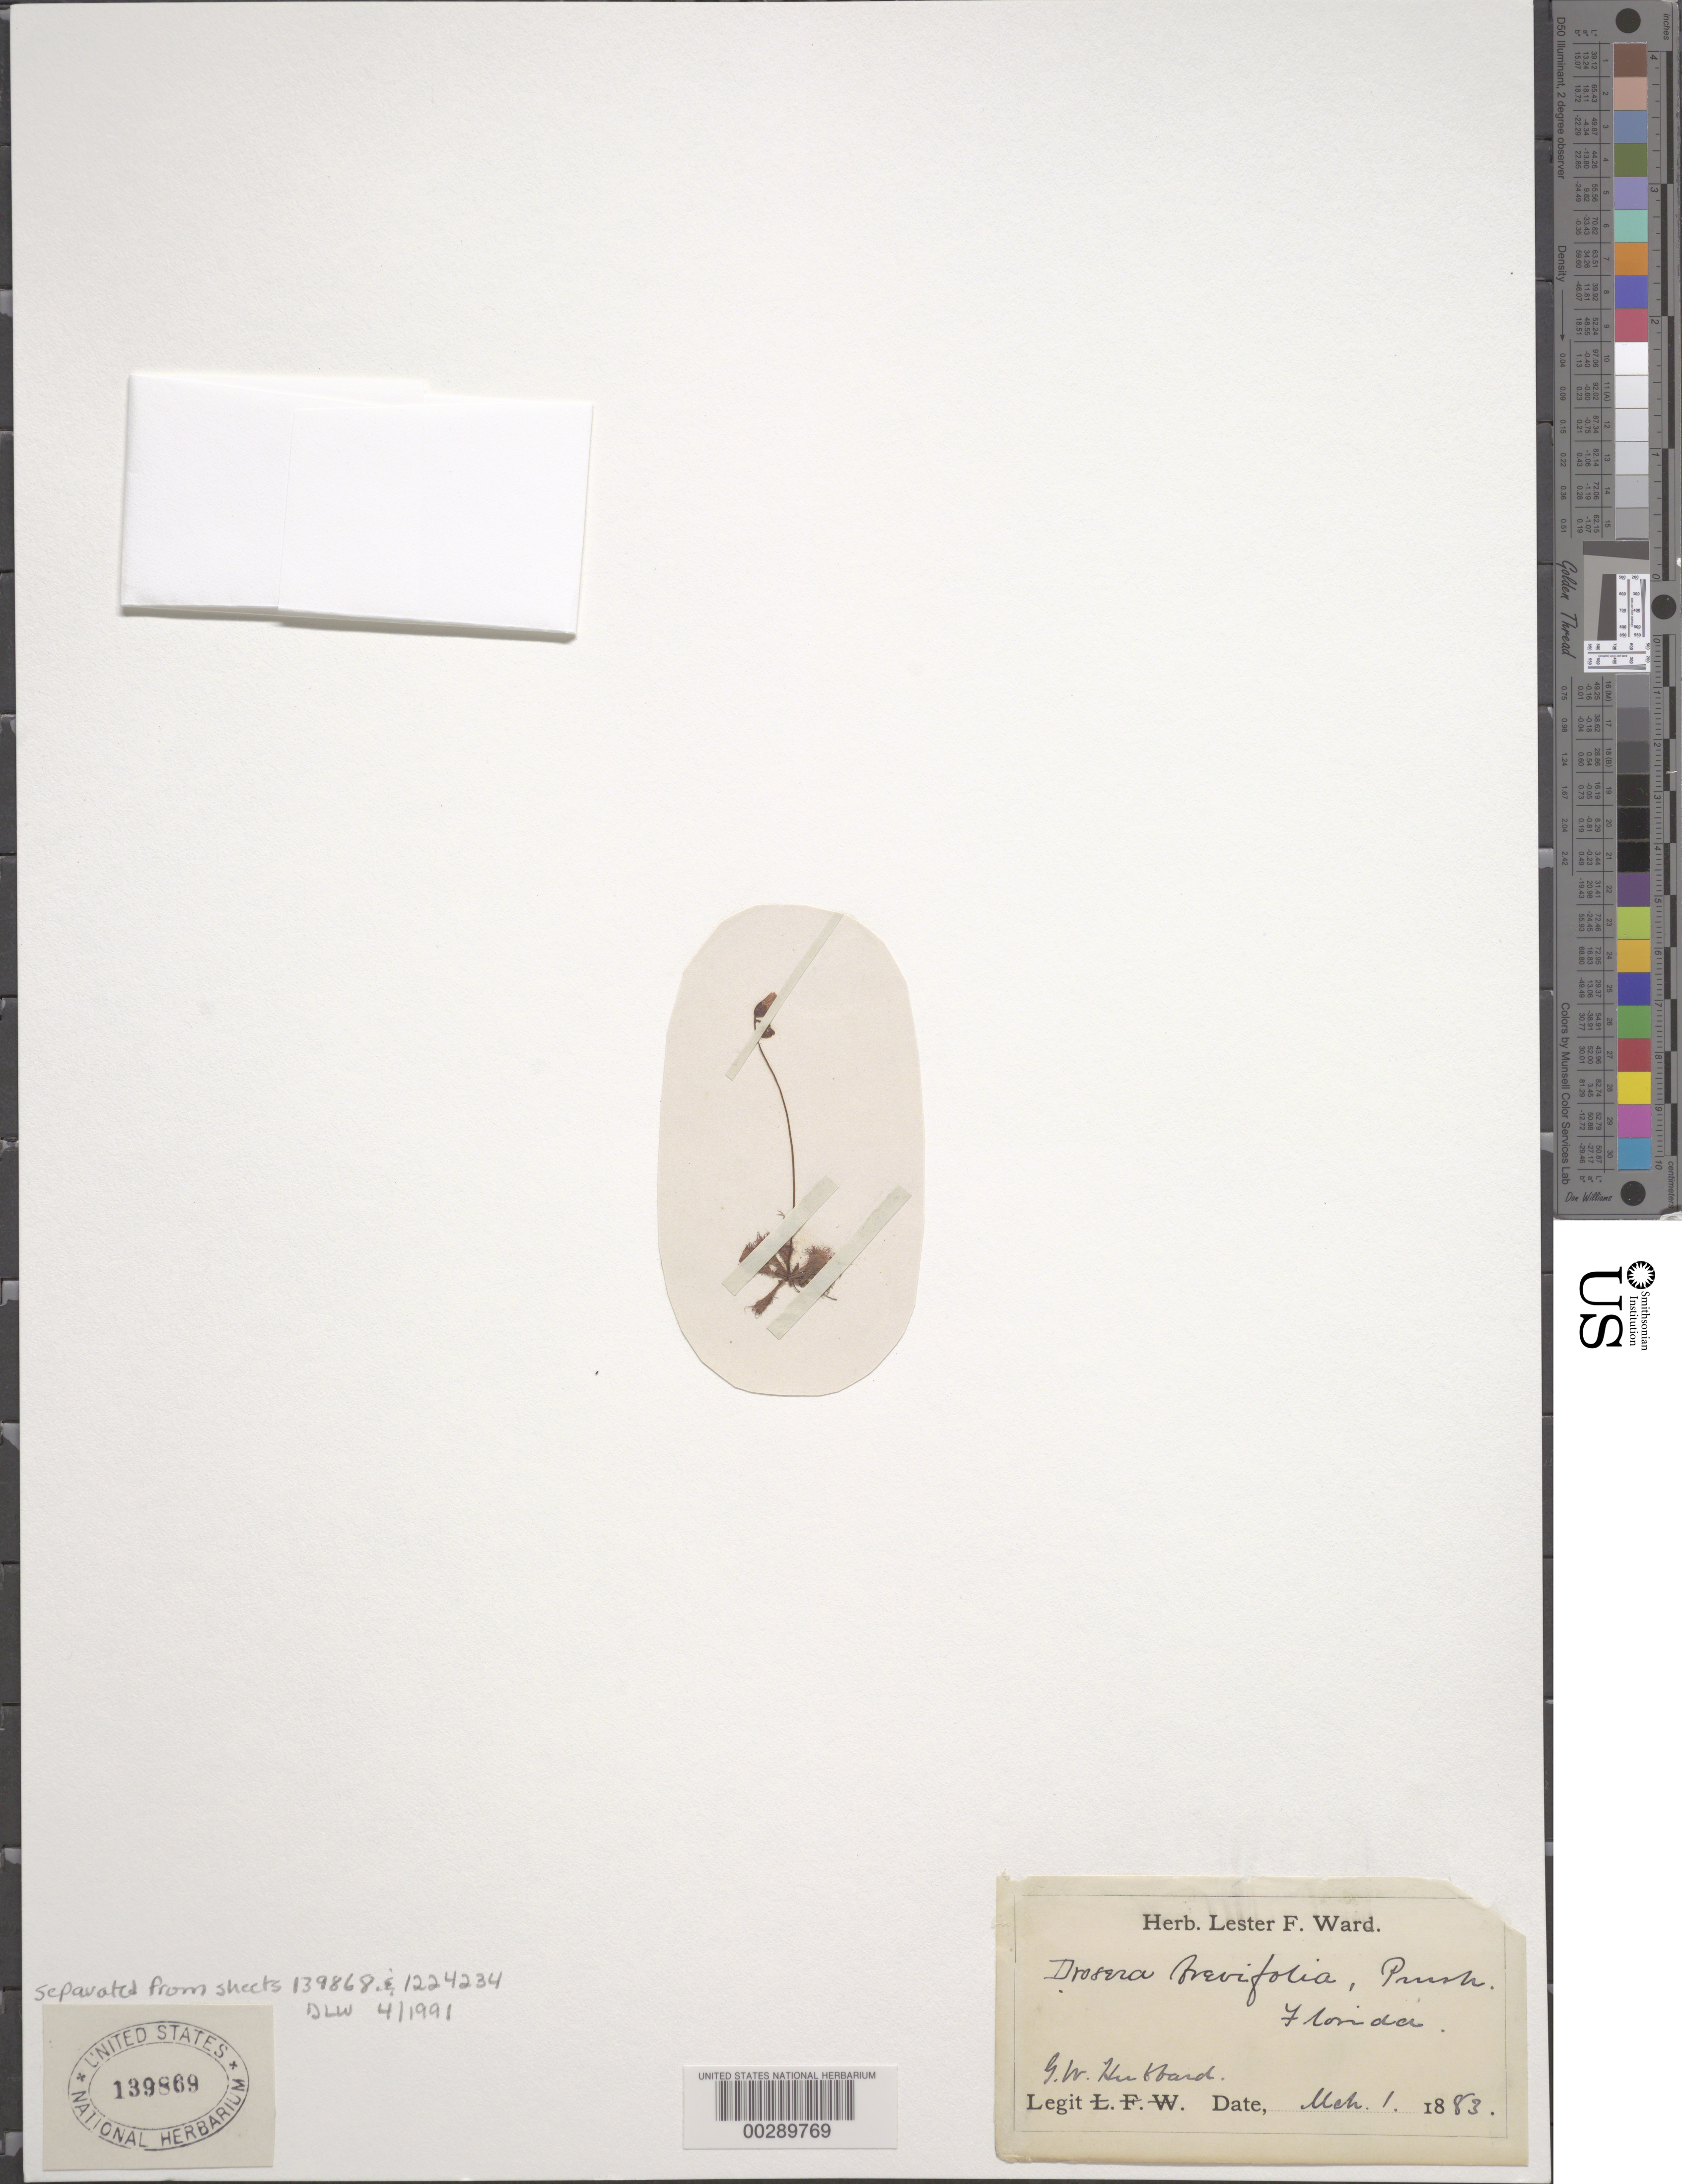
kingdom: Plantae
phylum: Tracheophyta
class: Magnoliopsida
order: Caryophyllales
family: Droseraceae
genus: Drosera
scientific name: Drosera leucantha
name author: Shinners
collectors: G. W. Hubbard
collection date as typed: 01 Mar 1883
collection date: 1883-03-01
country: United States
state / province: Florida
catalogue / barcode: US 139869